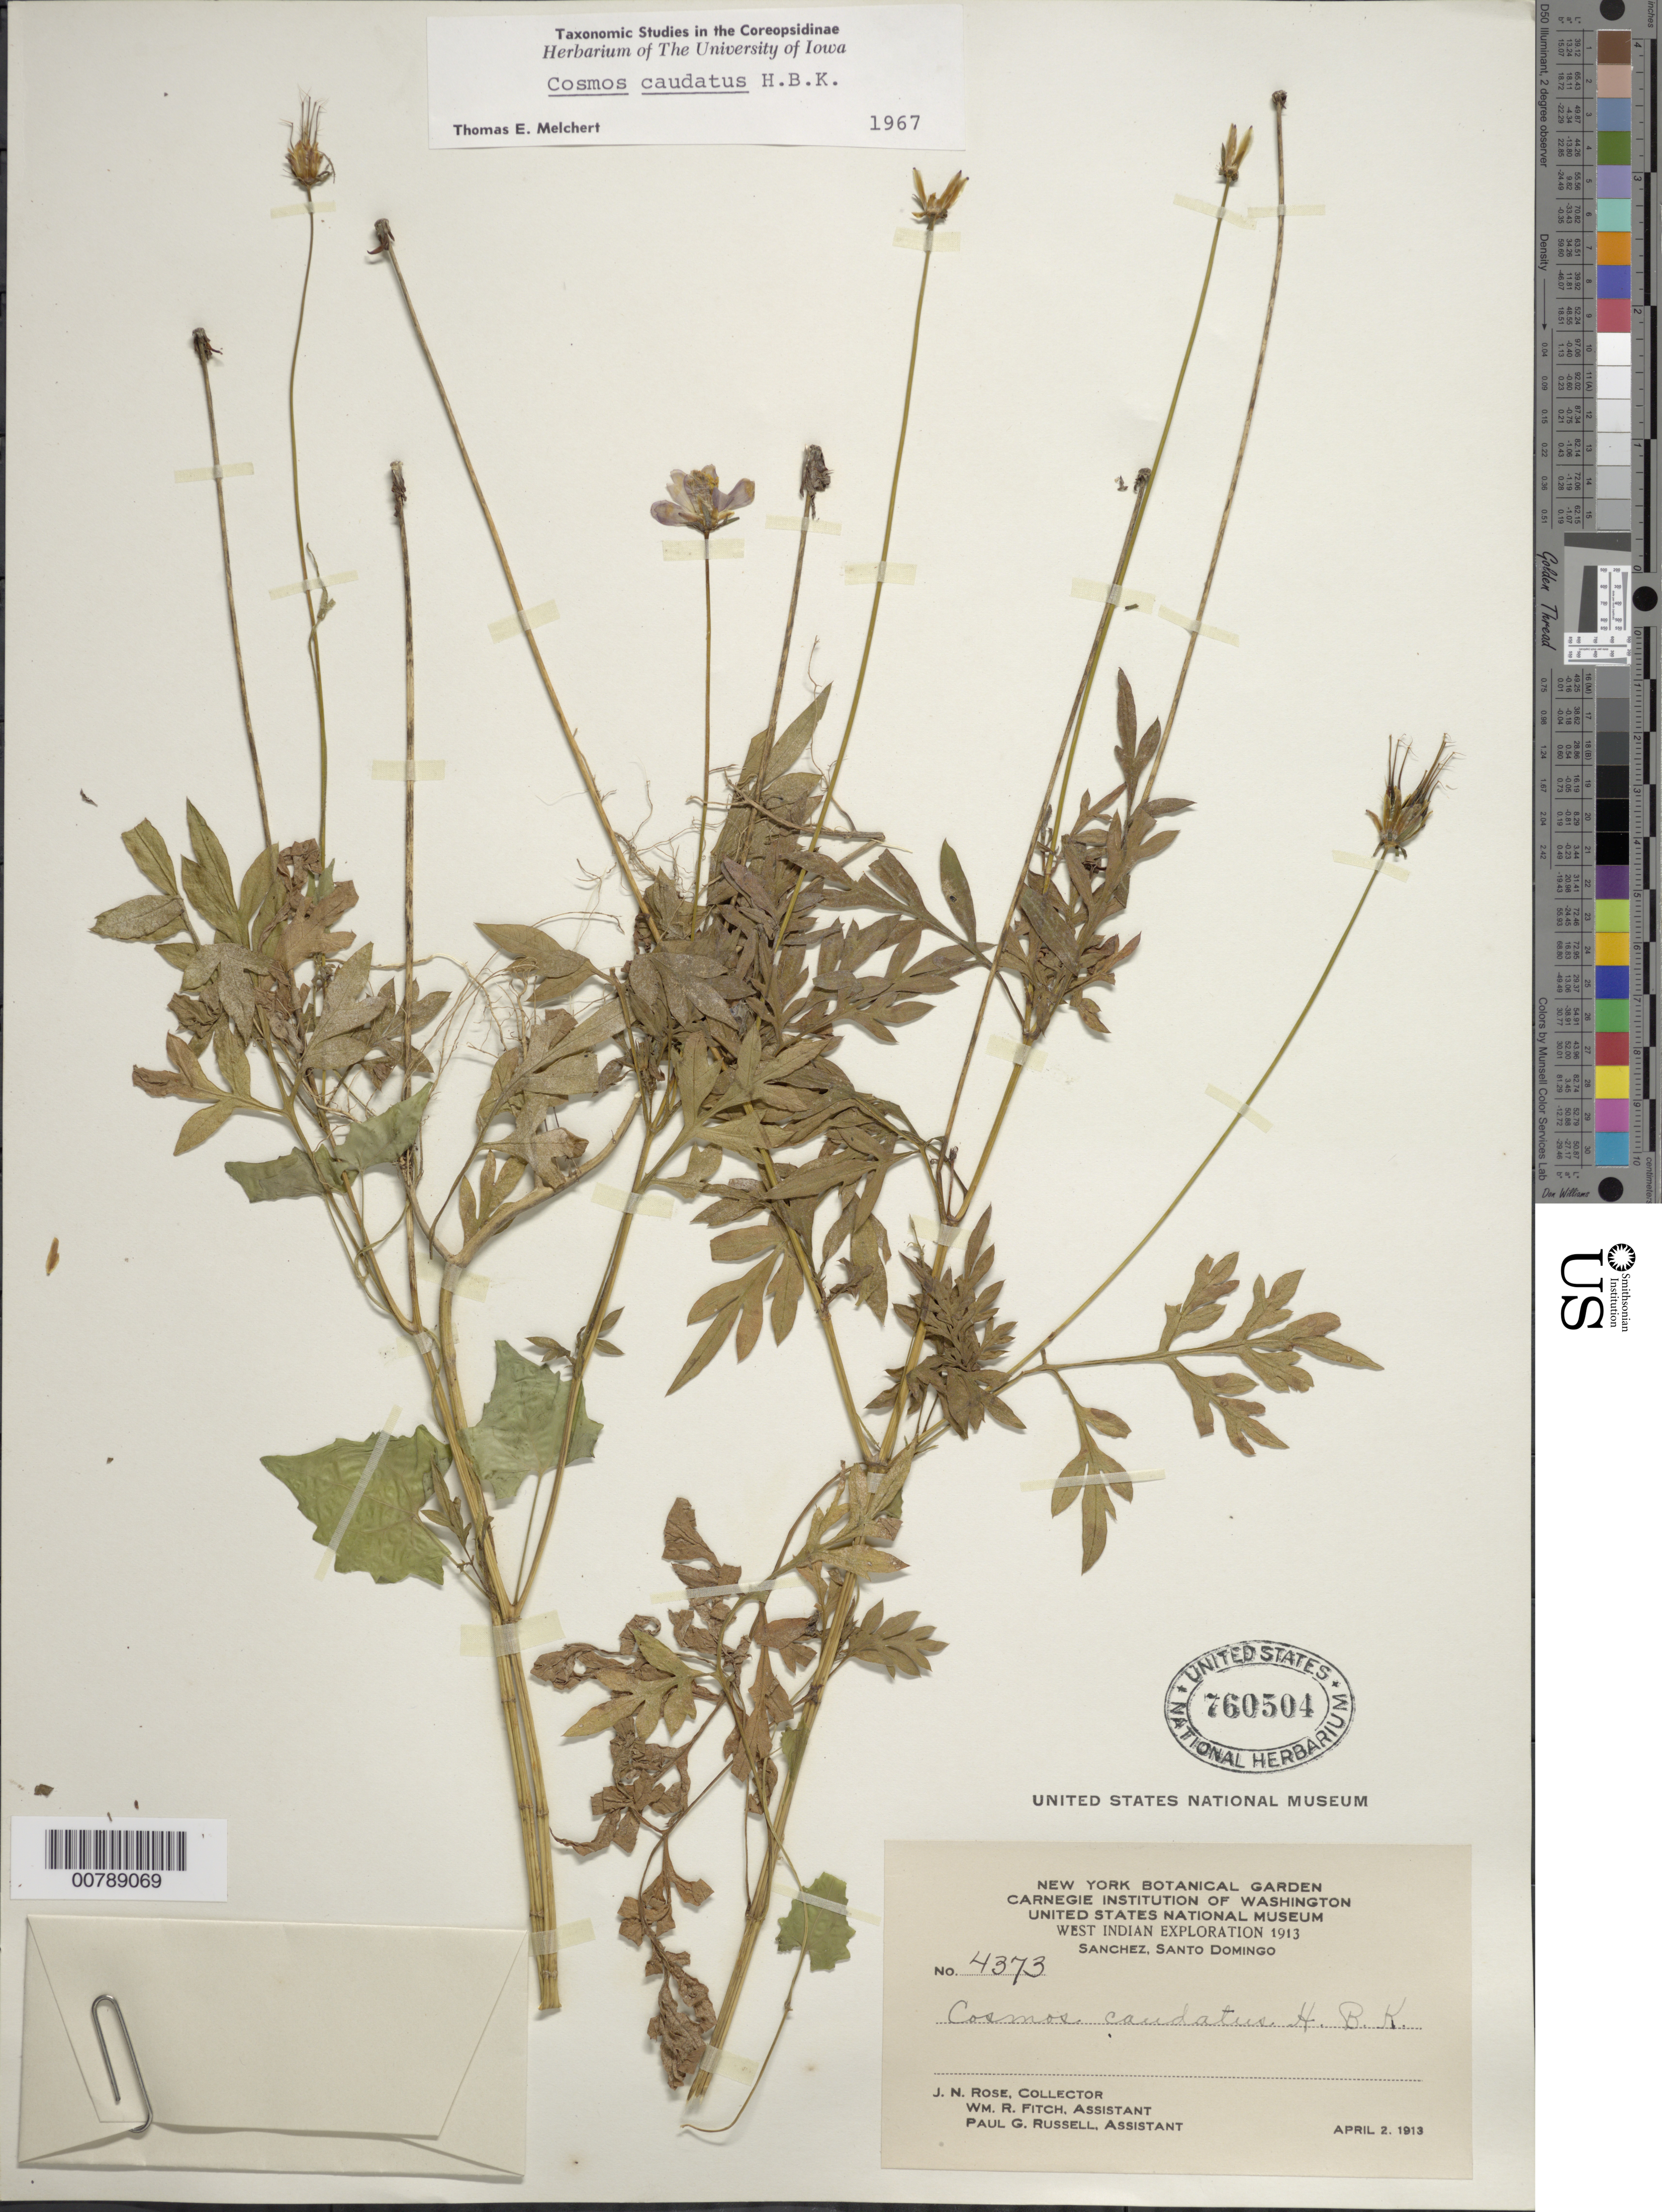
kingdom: Plantae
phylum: Tracheophyta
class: Magnoliopsida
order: Asterales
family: Asteraceae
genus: Cosmos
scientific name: Cosmos caudatus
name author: Kunth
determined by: Melchert, T. E.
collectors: J. N. Rose, W. R. Fitch & P. G. Russell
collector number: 4373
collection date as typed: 02 Apr 1913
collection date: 1913-04-02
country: Dominican Republic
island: Hispaniola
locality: Sanchez, Santo Domingo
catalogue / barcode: US 760504